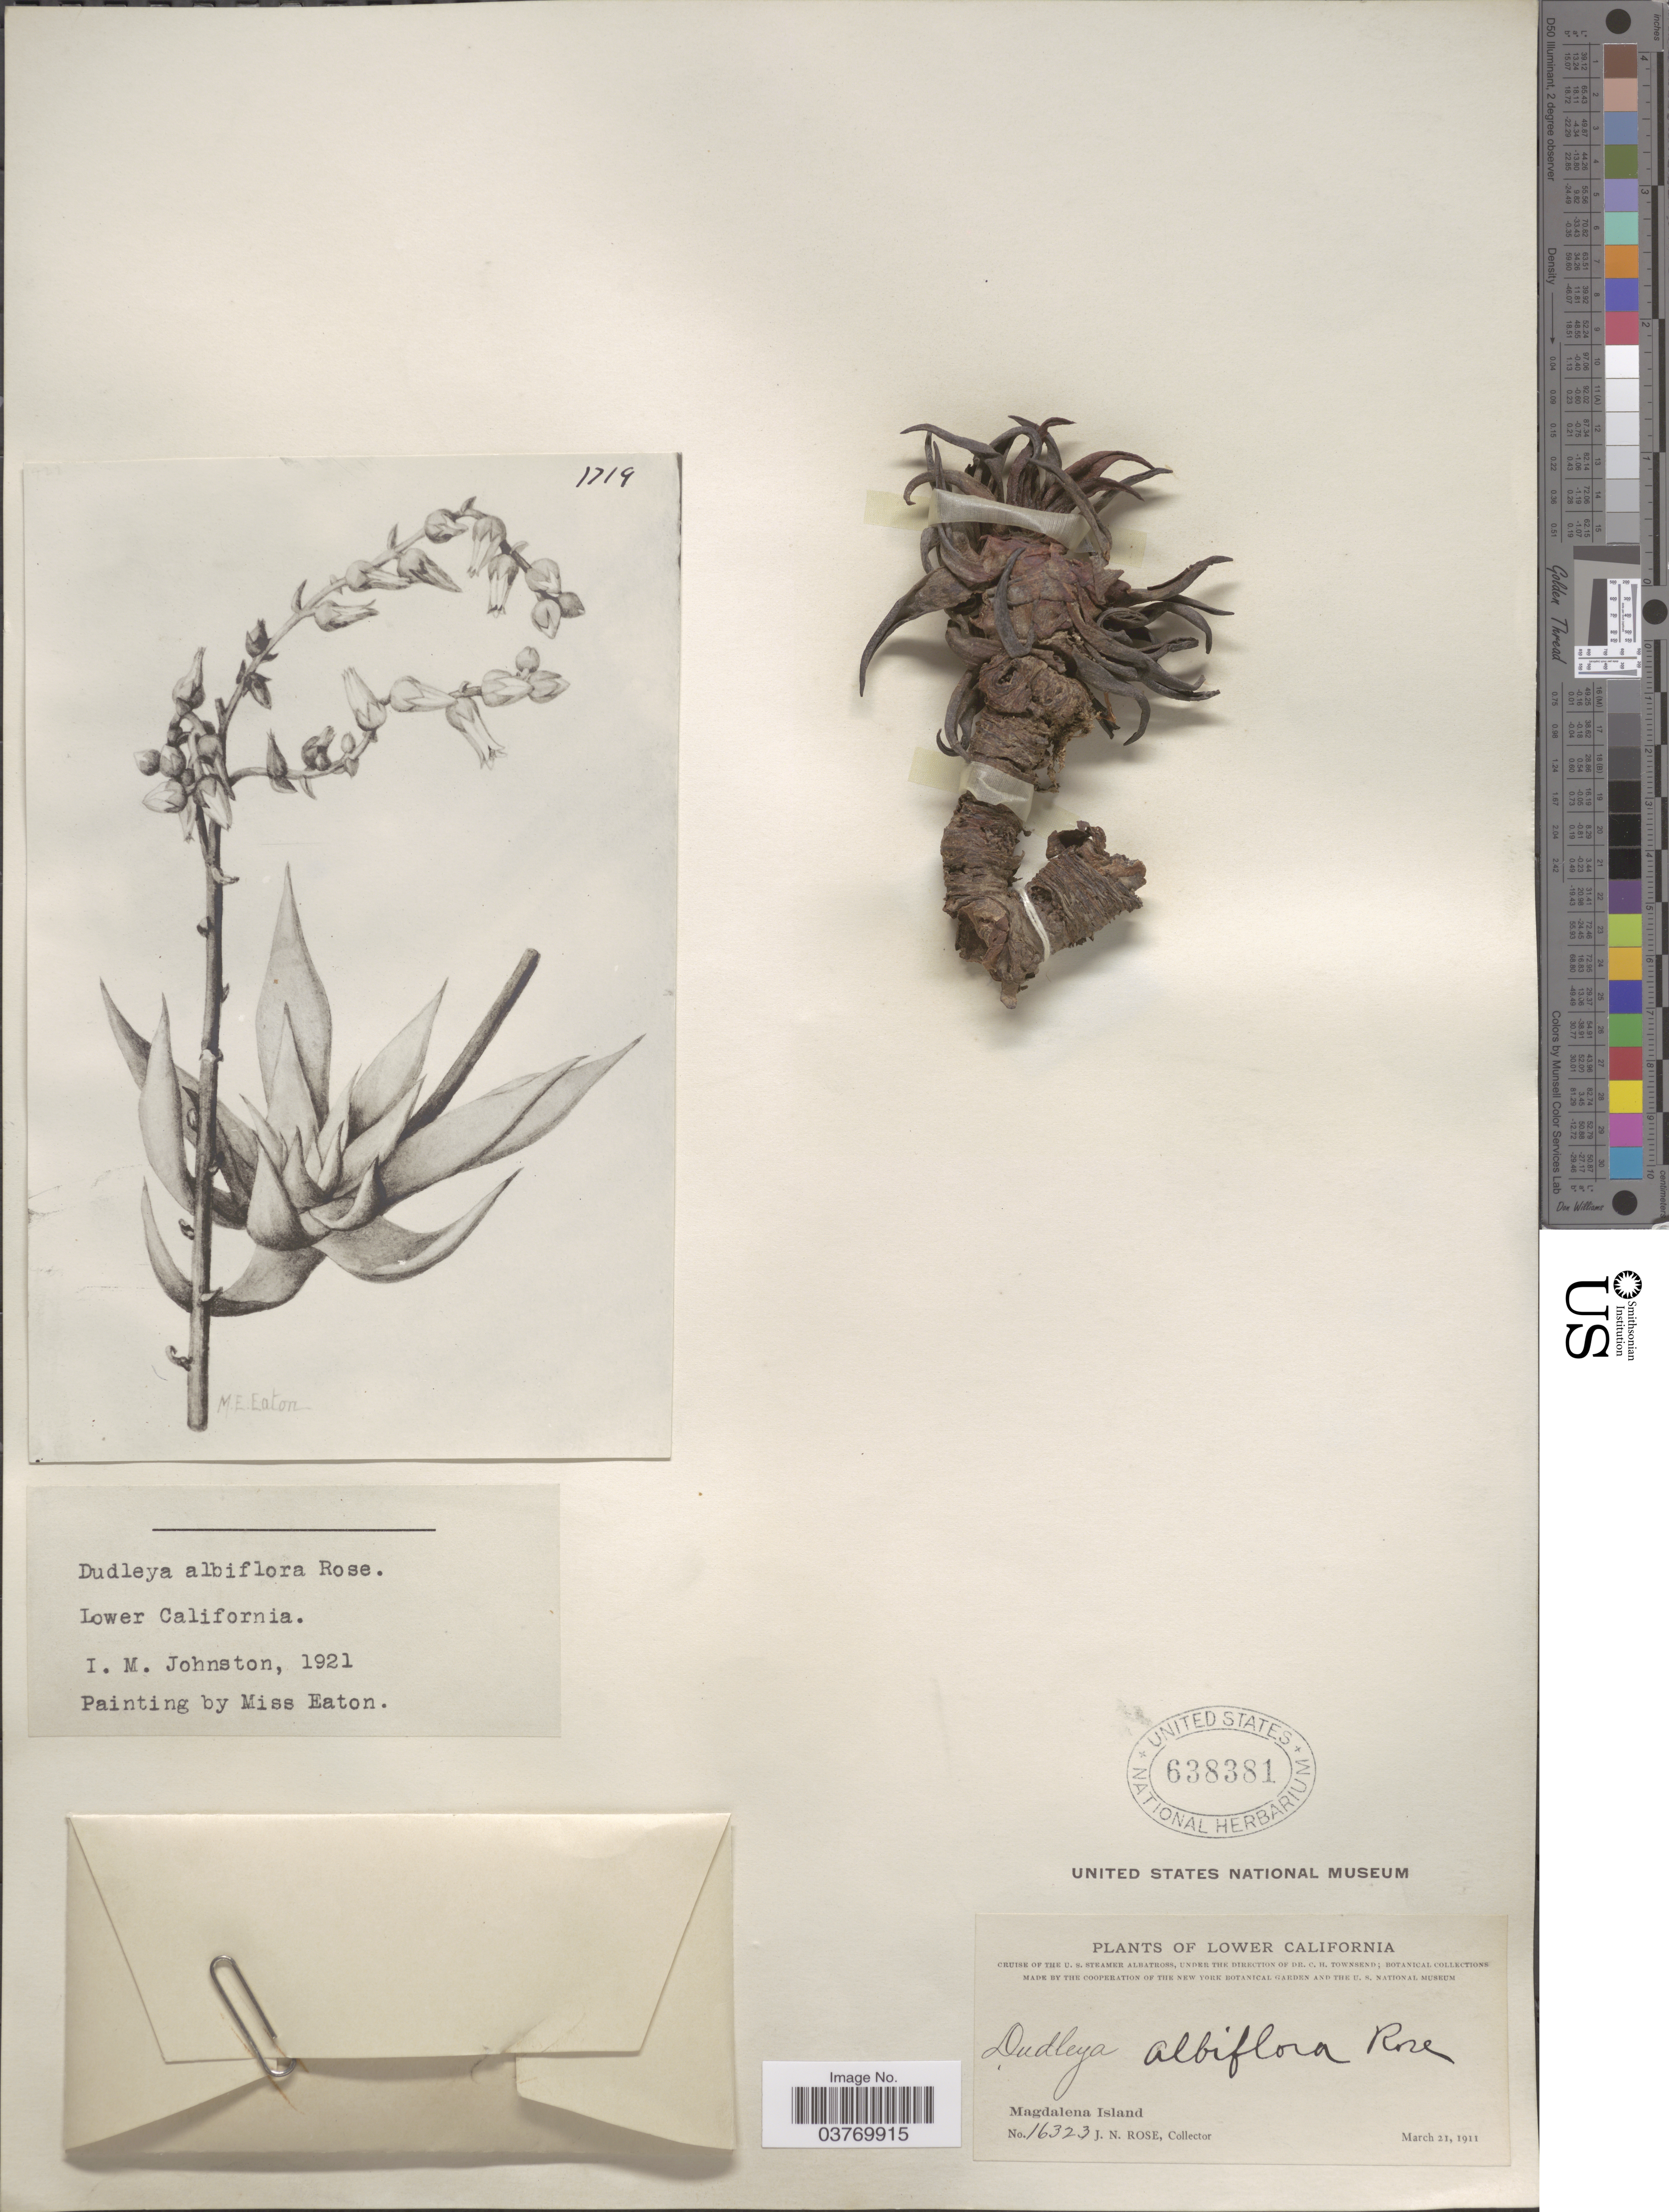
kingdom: Plantae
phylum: Tracheophyta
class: Magnoliopsida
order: Saxifragales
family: Crassulaceae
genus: Dudleya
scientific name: Dudleya albiflora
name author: Rose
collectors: J. N. Rose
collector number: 16323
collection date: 1911-03-21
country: Mexico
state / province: Baja California Sur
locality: Lower California. Magdalena Island.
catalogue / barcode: US 638381